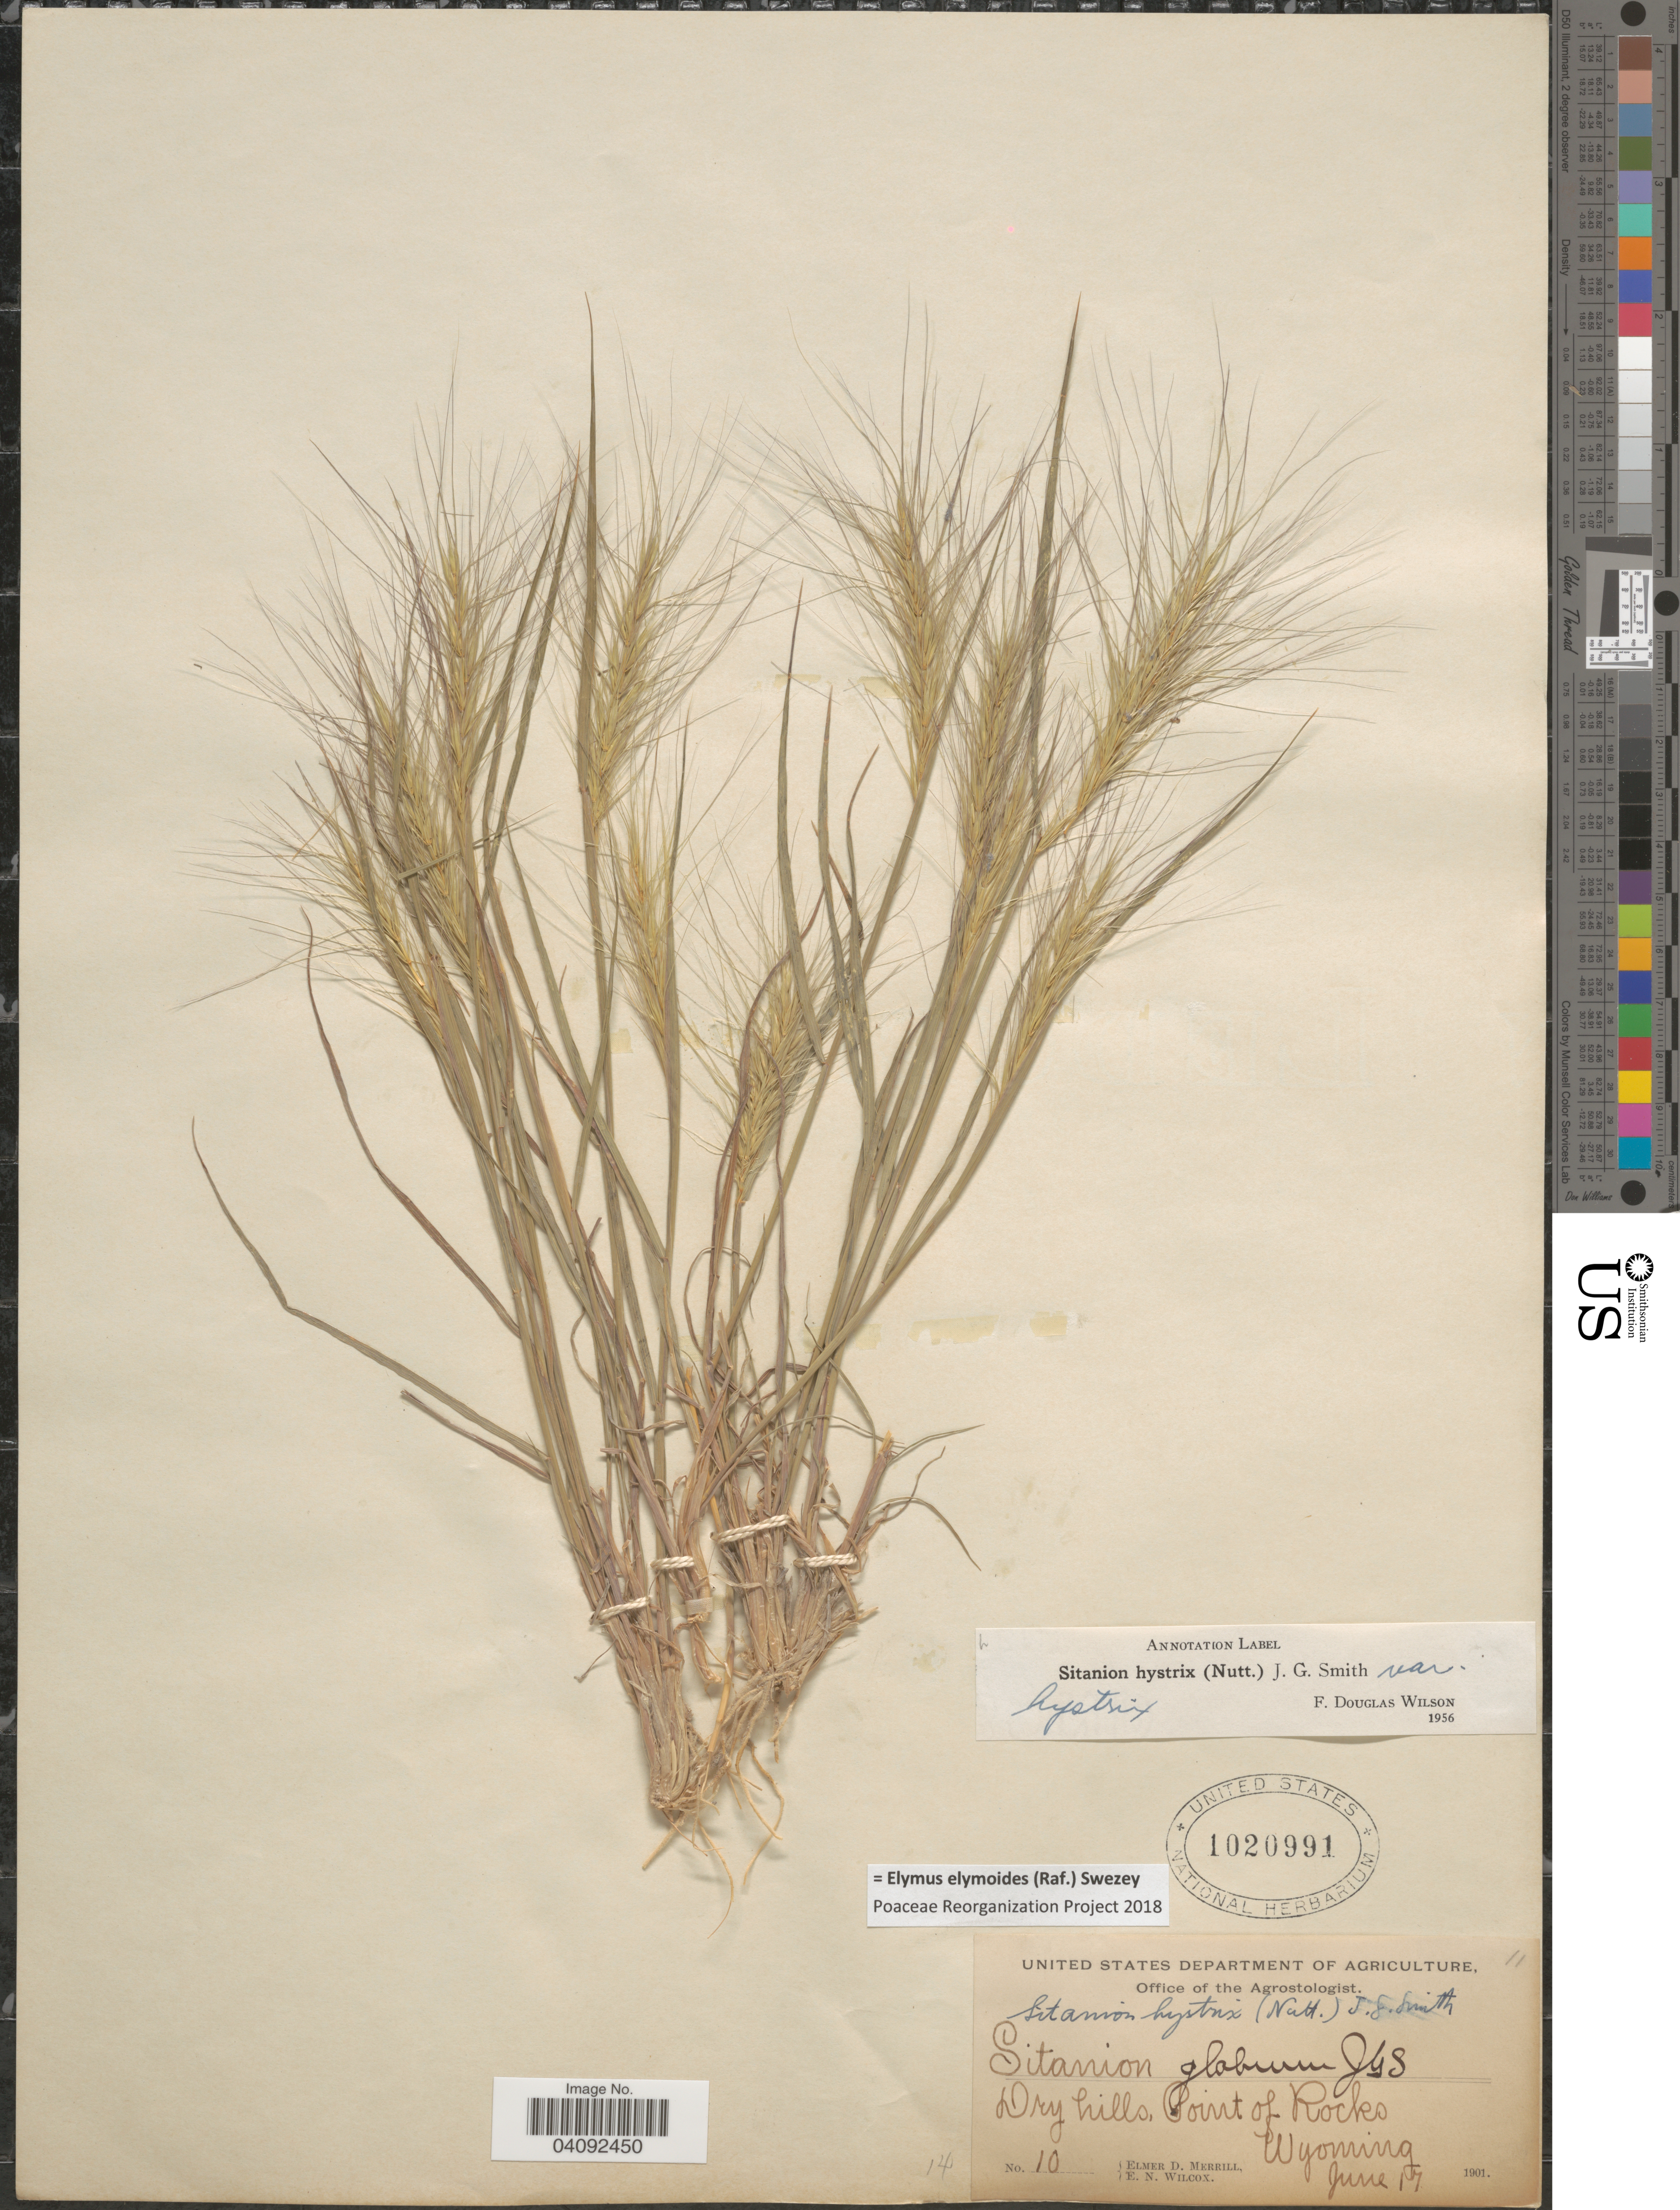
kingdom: Plantae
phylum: Tracheophyta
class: Liliopsida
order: Poales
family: Poaceae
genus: Elymus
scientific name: Elymus elymoides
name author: (Raf.) Swezey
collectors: E. D. Merrill & E. Wilcox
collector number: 10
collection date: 1901-06-17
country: United States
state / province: Wyoming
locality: Dry hills, Point of Rocks.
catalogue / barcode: US 1020991